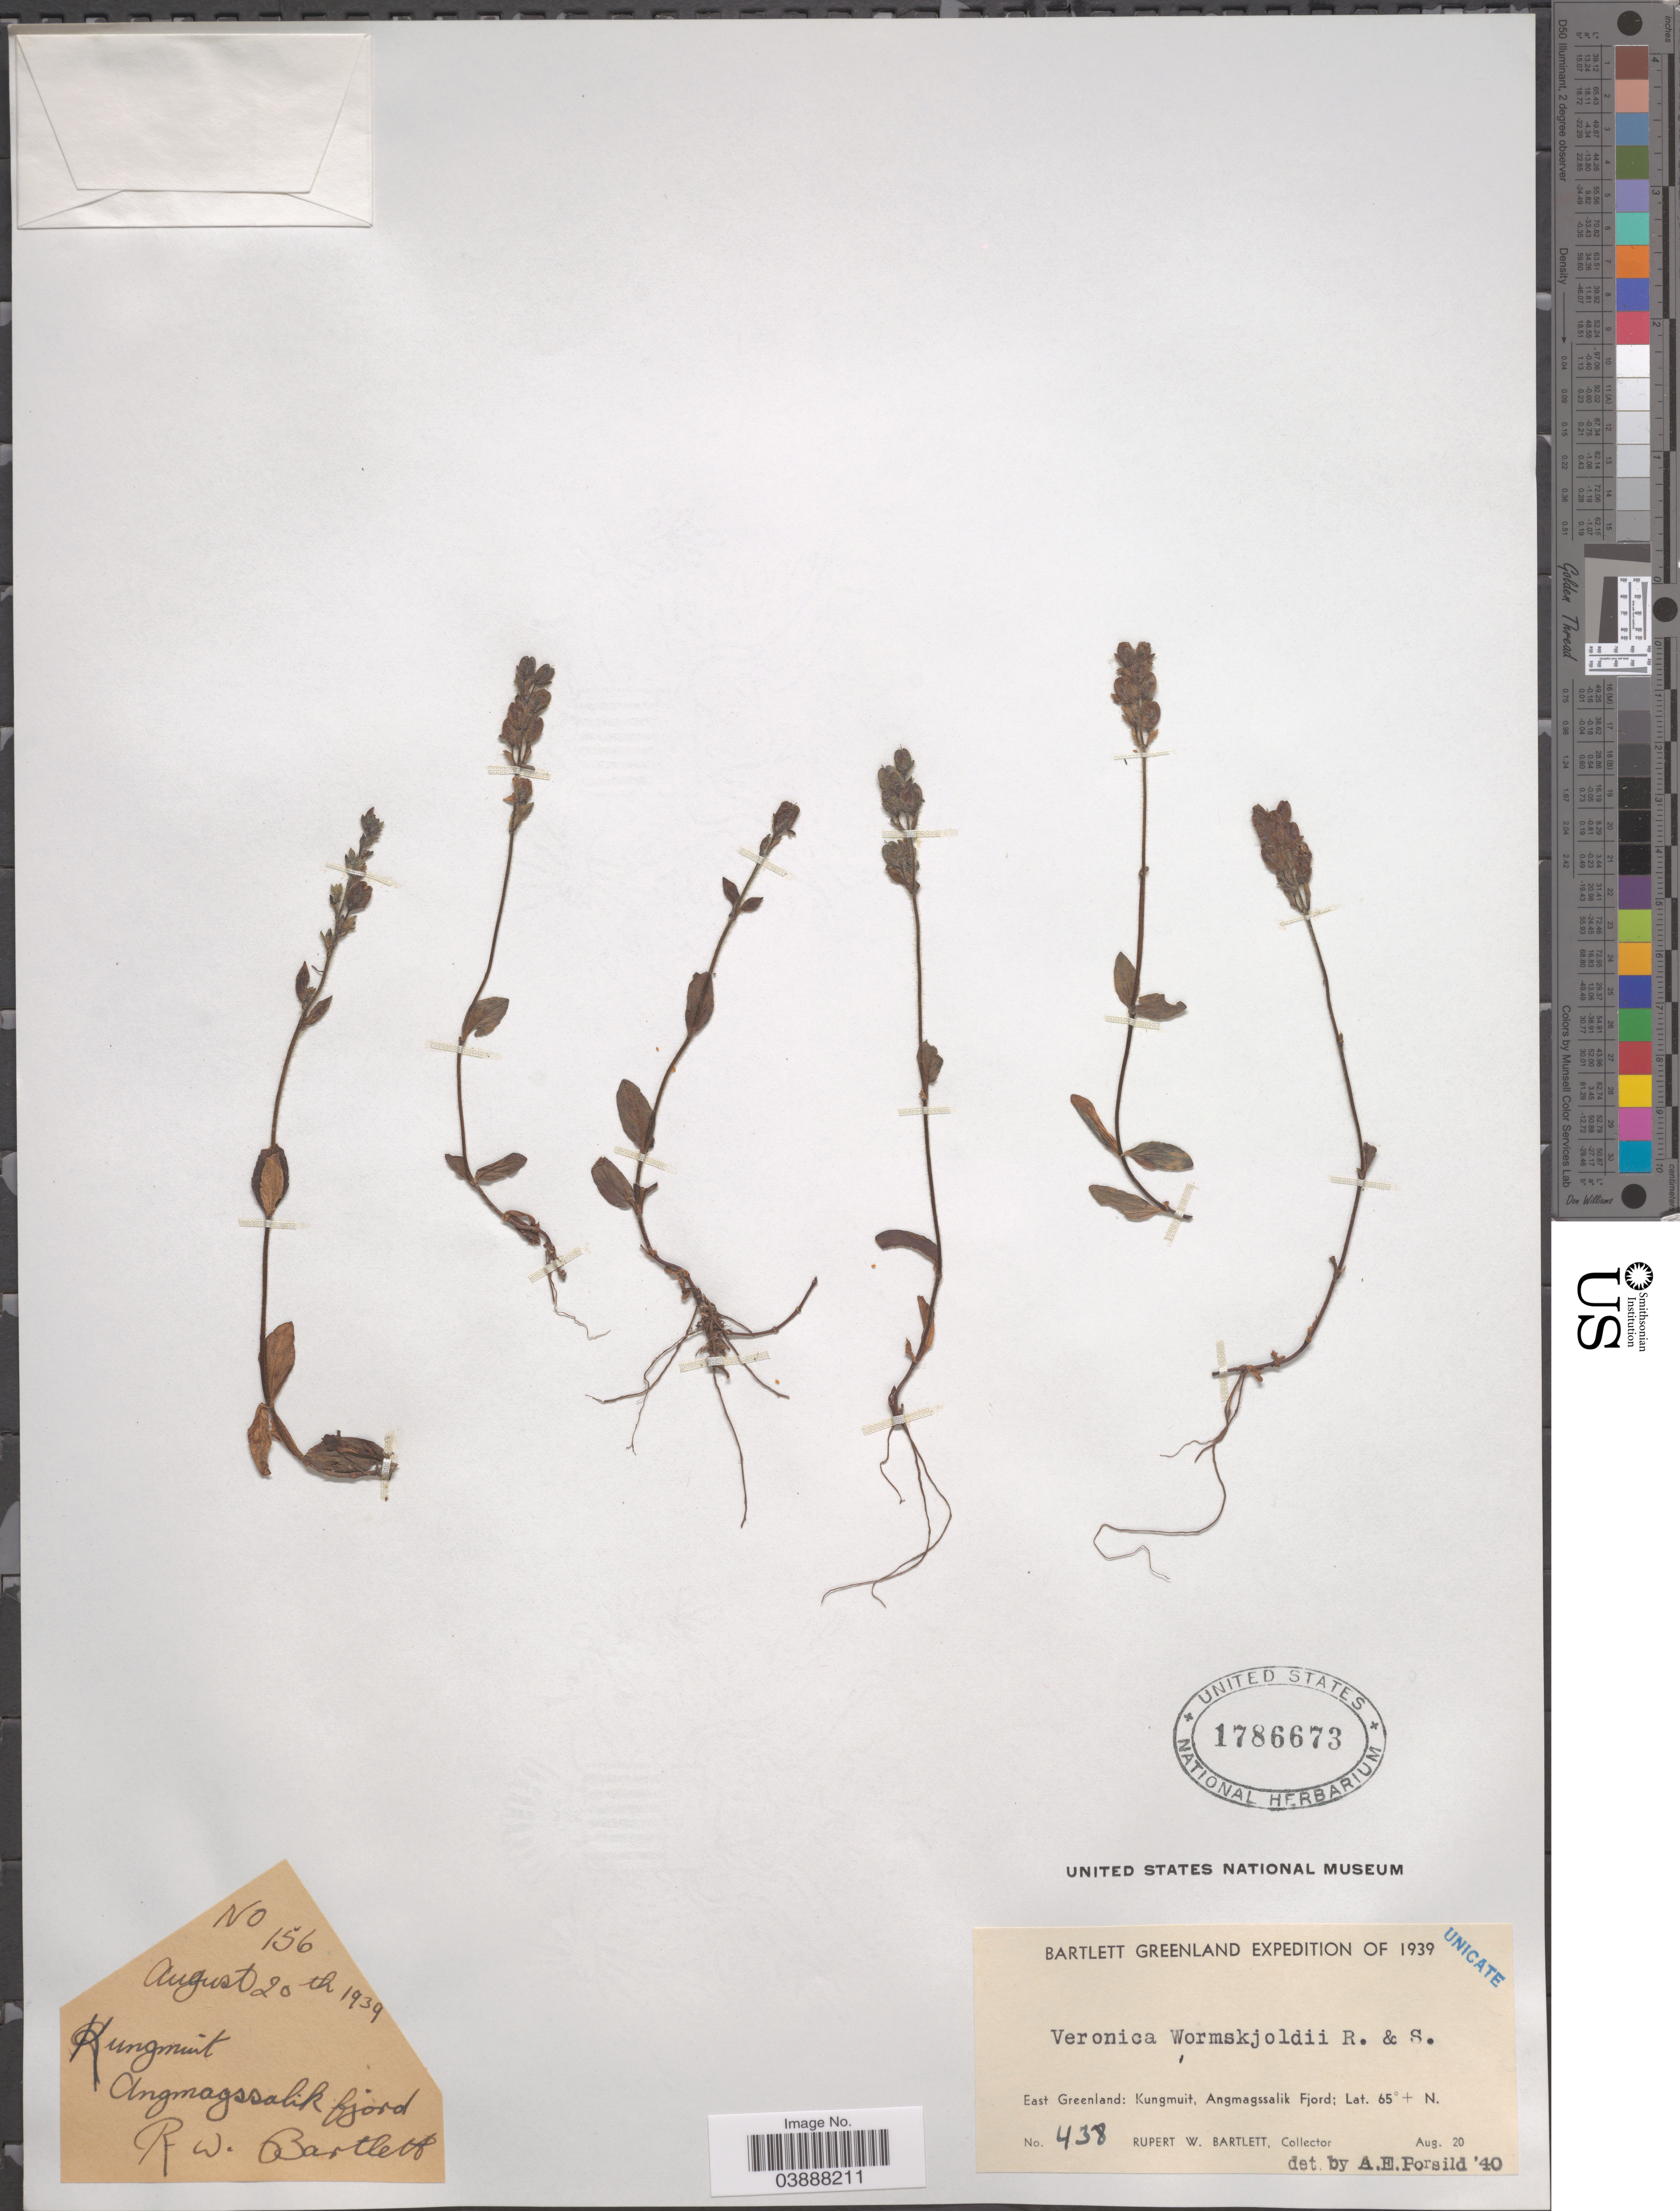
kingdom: Plantae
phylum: Tracheophyta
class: Magnoliopsida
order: Lamiales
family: Plantaginaceae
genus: Veronica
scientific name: Veronica wormskjoldii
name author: Roem. & Schult.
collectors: R. W. Bartlett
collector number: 438/156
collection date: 1939-08-20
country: Greenland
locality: East Greenland: Kungmuit, Angmagssalik Fjord.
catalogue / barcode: US 1786673